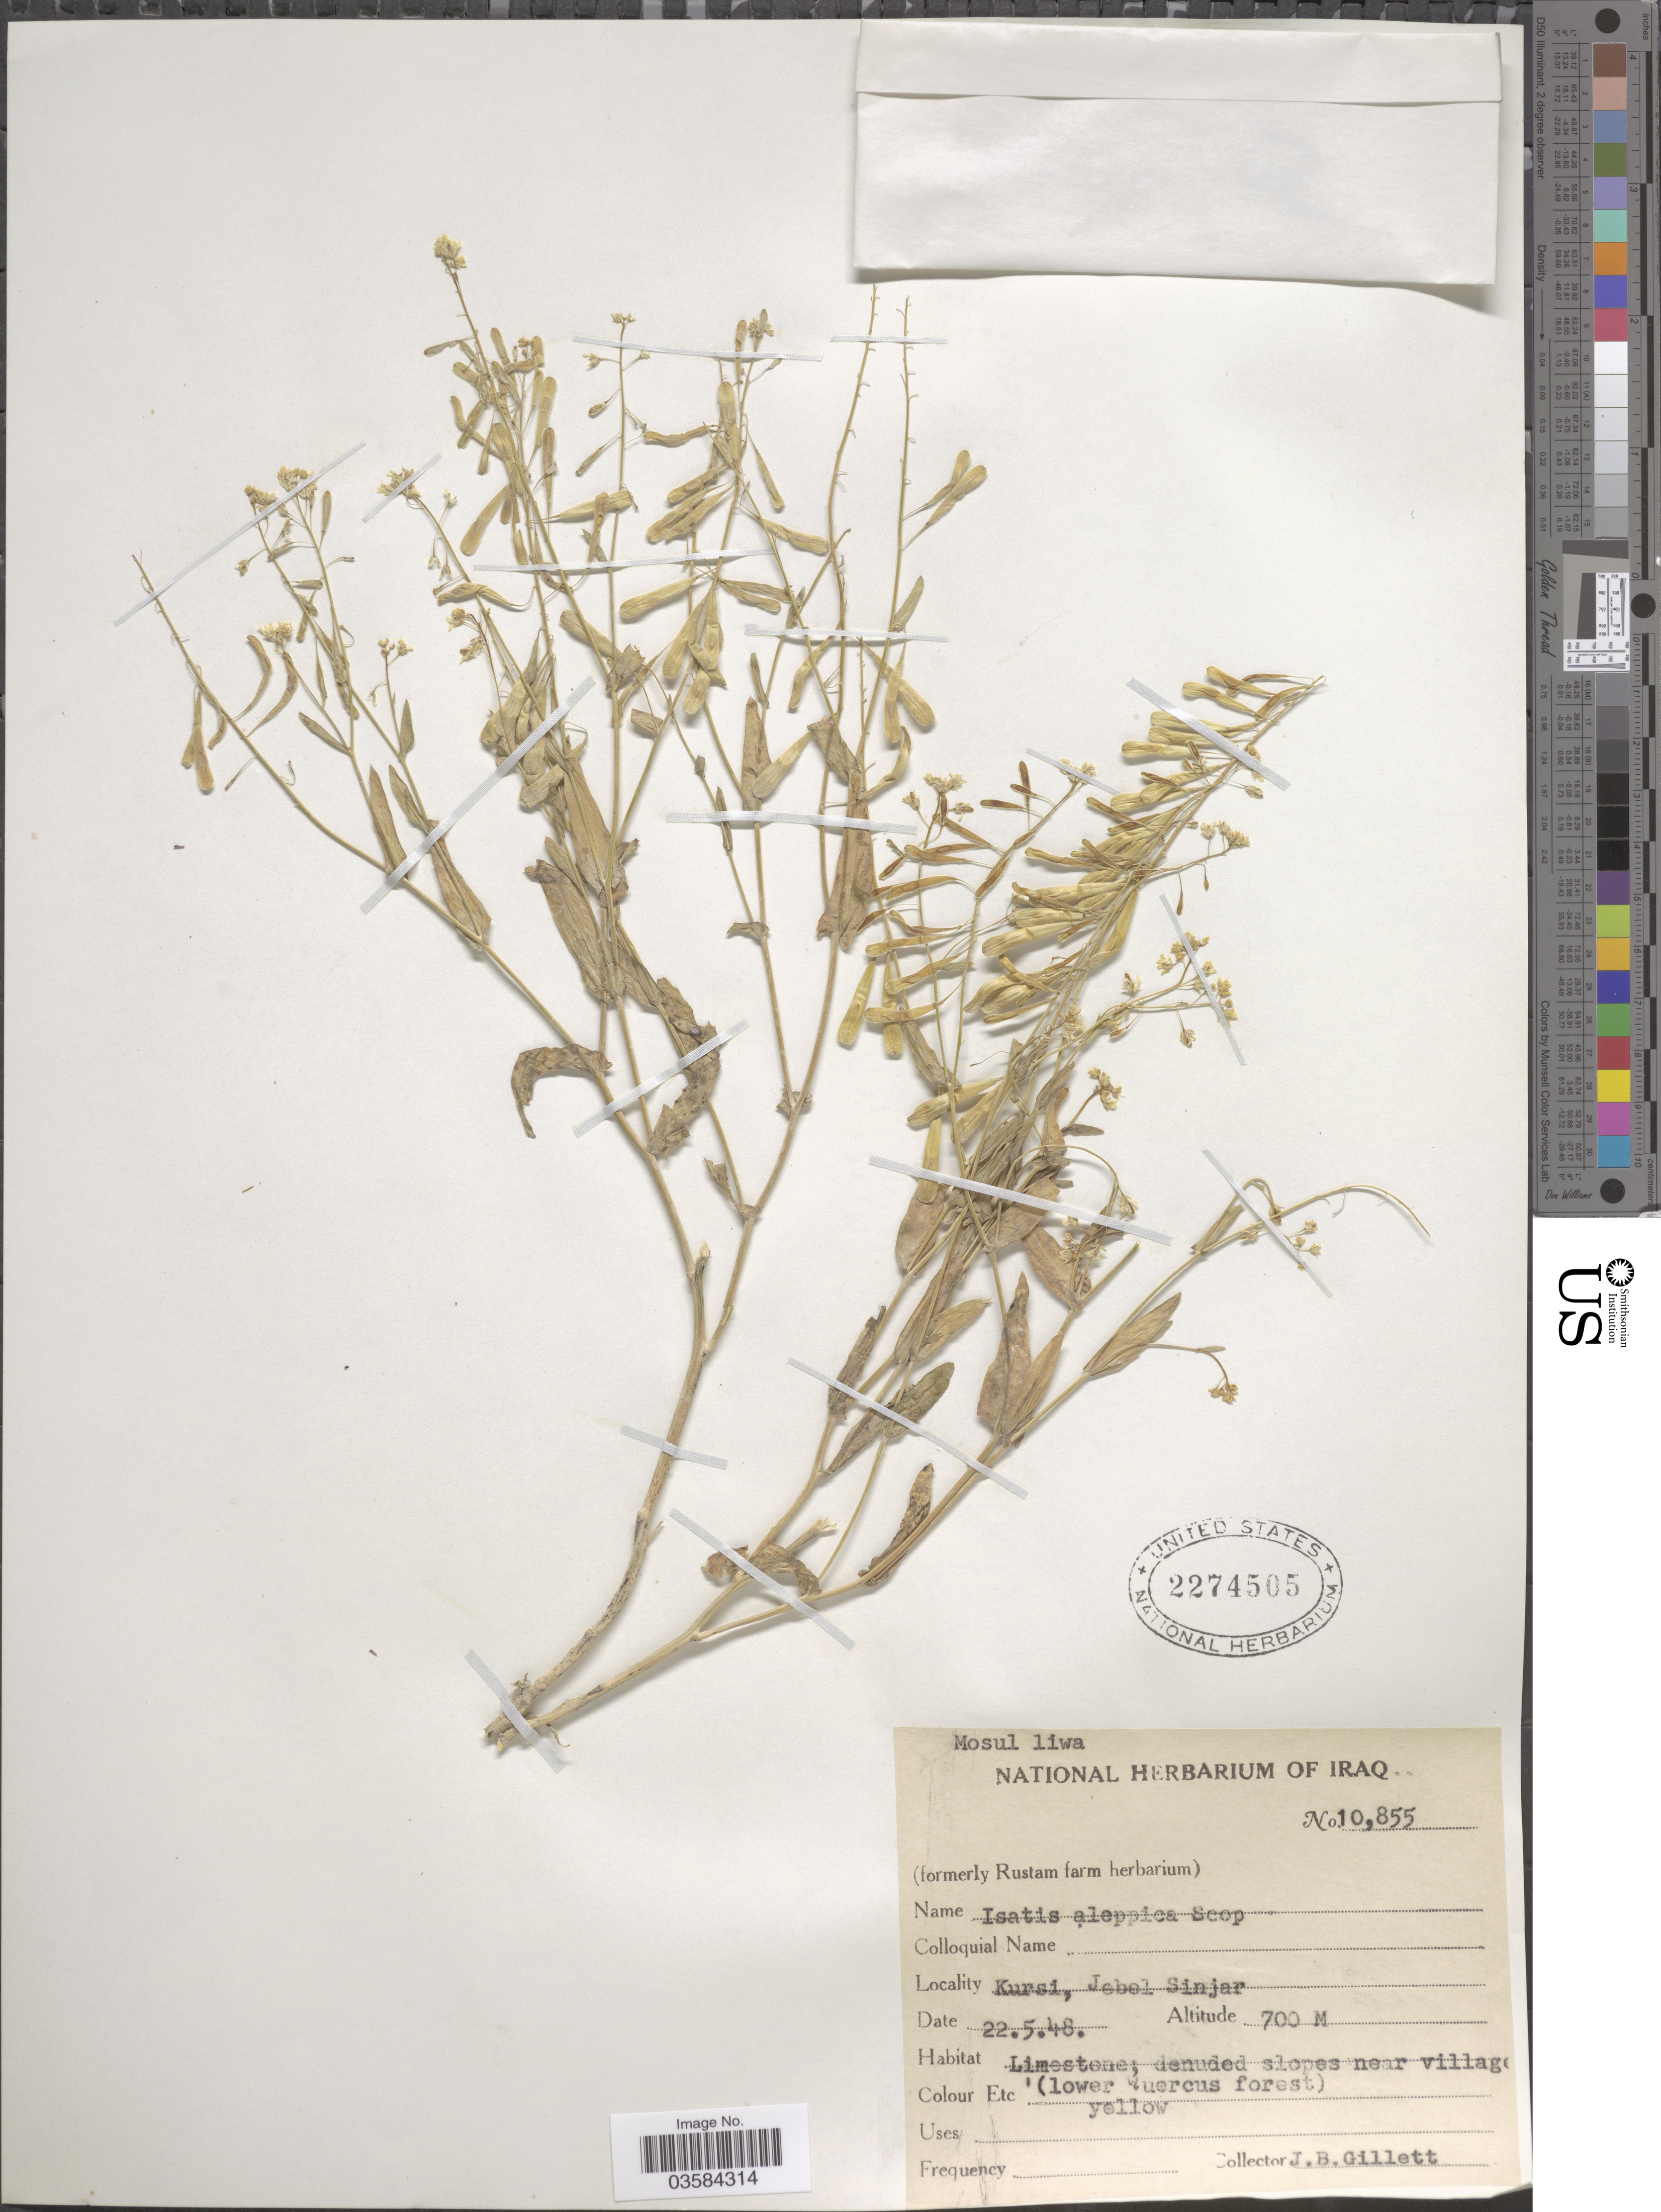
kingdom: Plantae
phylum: Tracheophyta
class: Magnoliopsida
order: Brassicales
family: Brassicaceae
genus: Isatis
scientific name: Isatis lusitanica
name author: L.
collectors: J. B. Gillett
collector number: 10855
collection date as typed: Transcribed d/m/y: 22/5/48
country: Iraq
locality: Mosul liwa. Kursi, Jebel Sinjar.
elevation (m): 700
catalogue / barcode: US 2274505